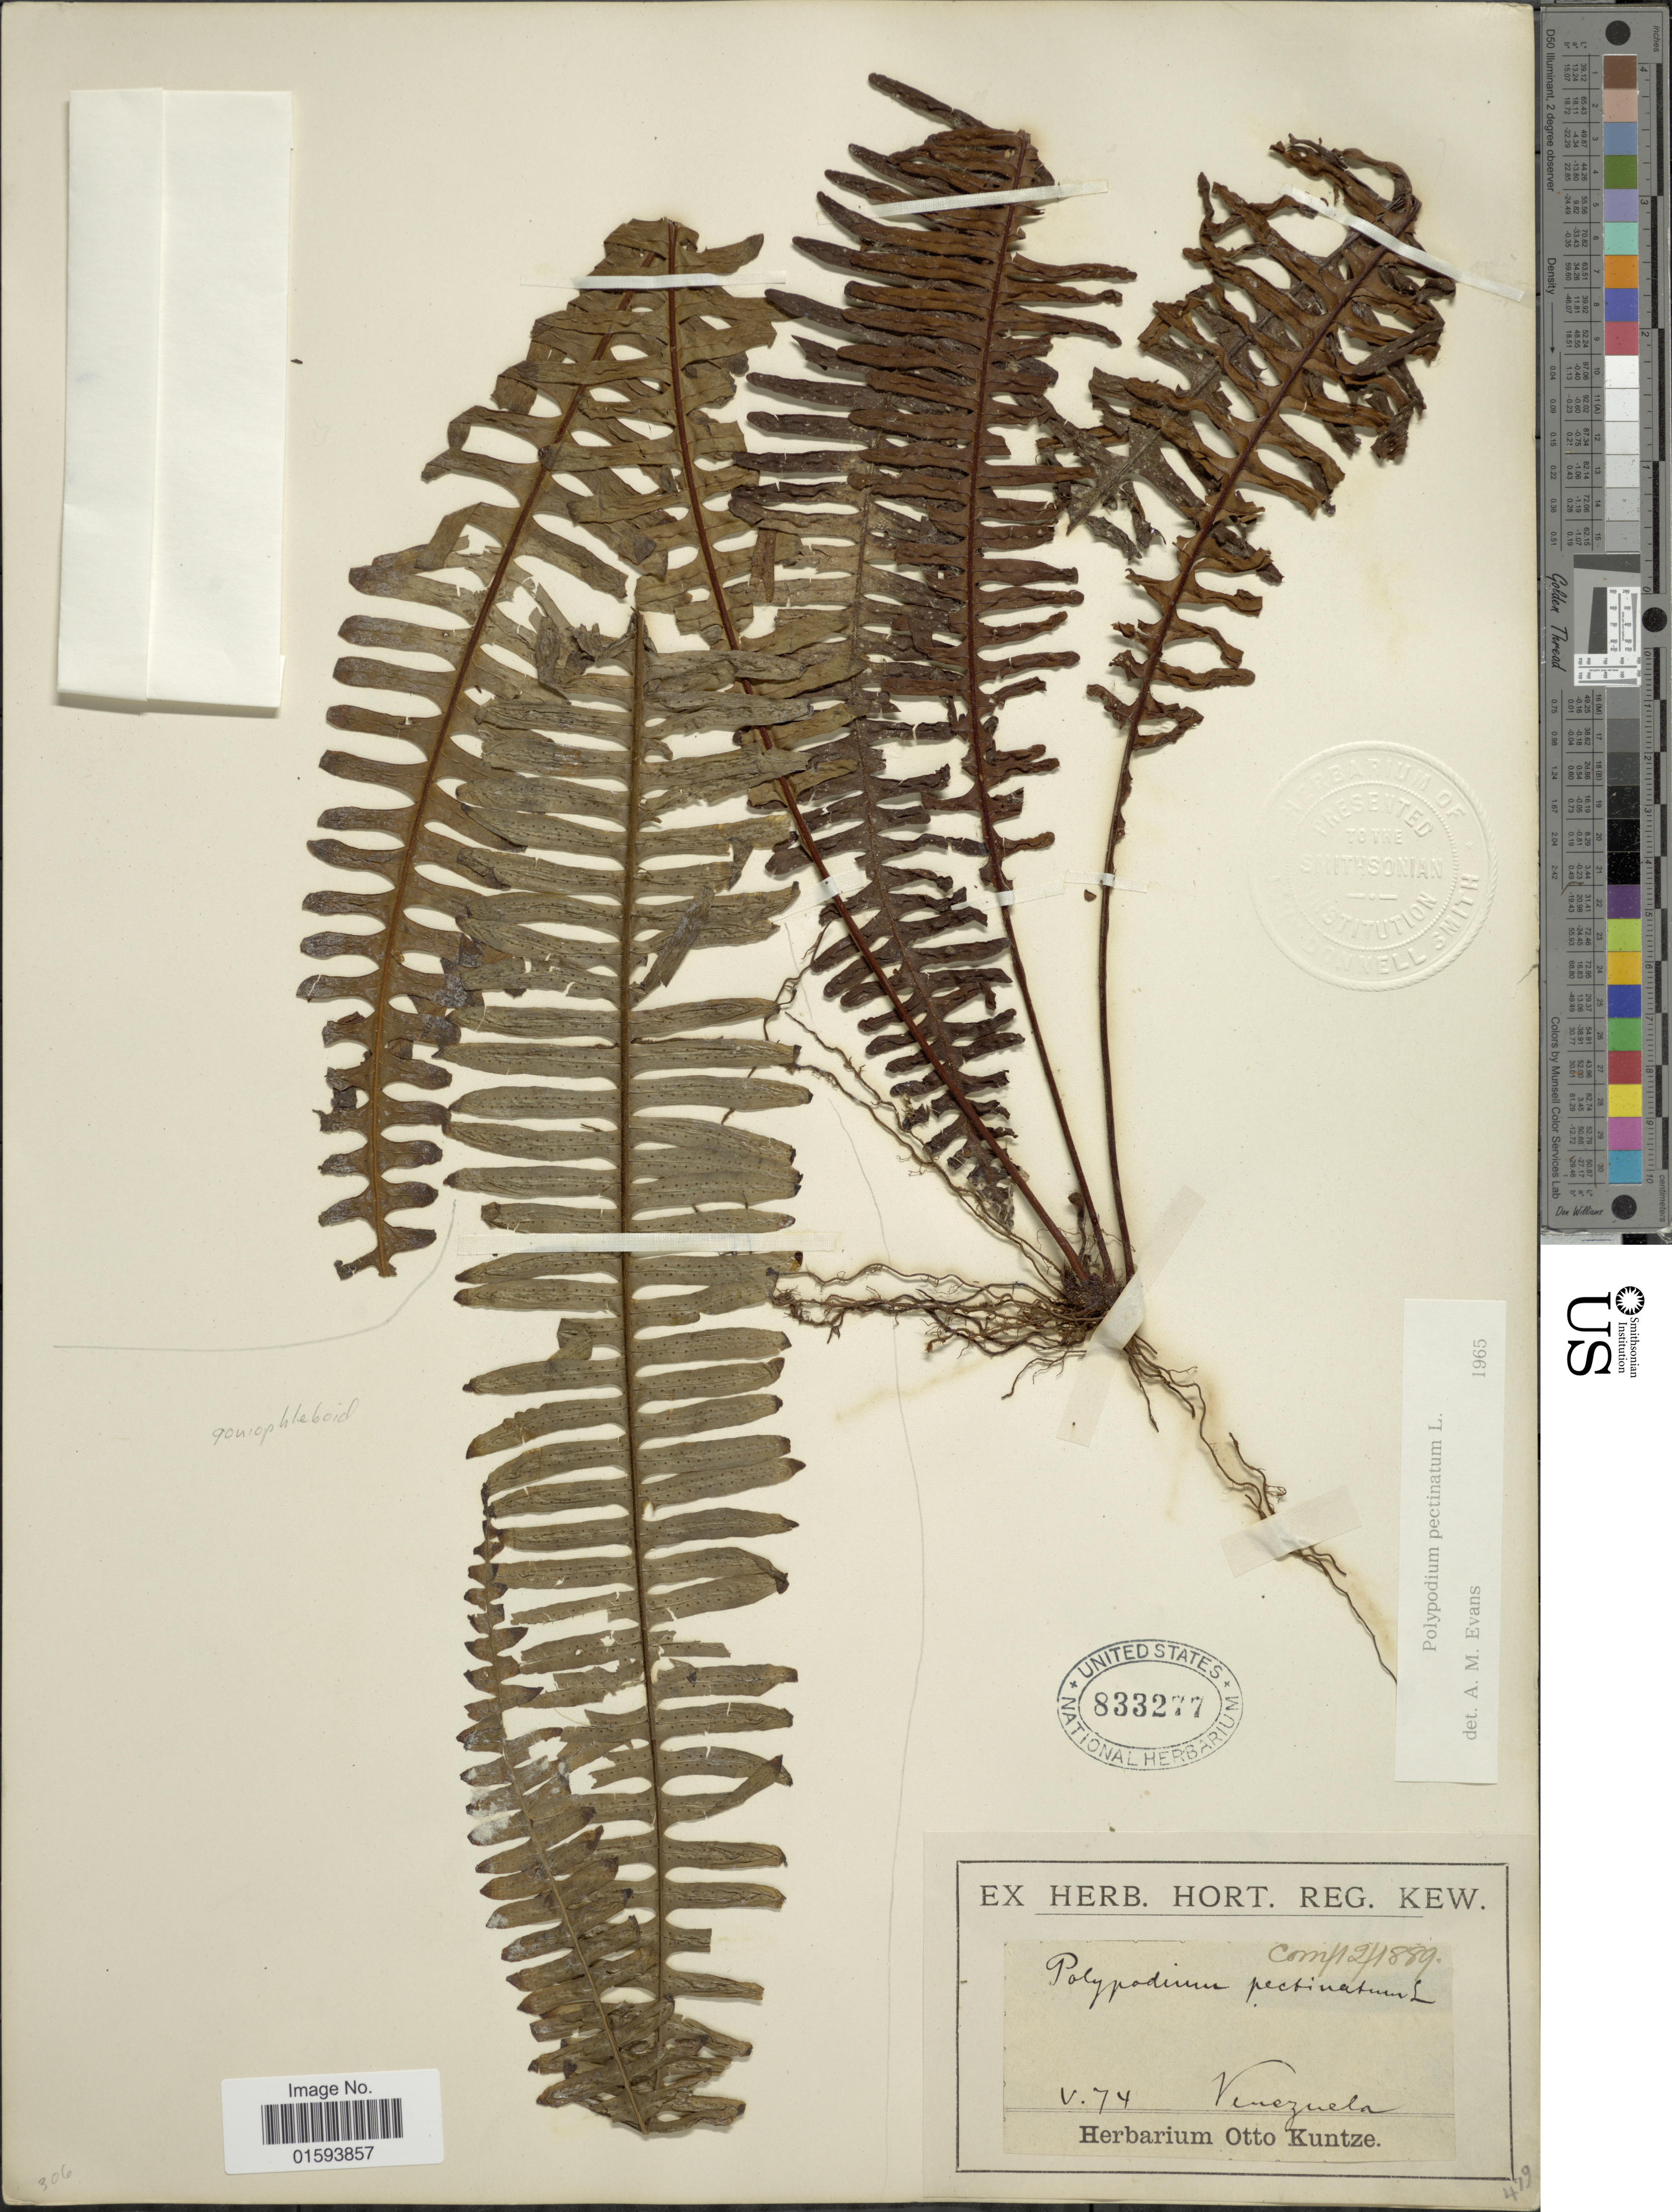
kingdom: Plantae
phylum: Tracheophyta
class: Polypodiopsida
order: Polypodiales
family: Polypodiaceae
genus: Pecluma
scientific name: Pecluma pectinata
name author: (L.) M.G. Price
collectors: ex herb. Hort. Reg. Kew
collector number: V74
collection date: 1889-12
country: Venezuela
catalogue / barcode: US 833277